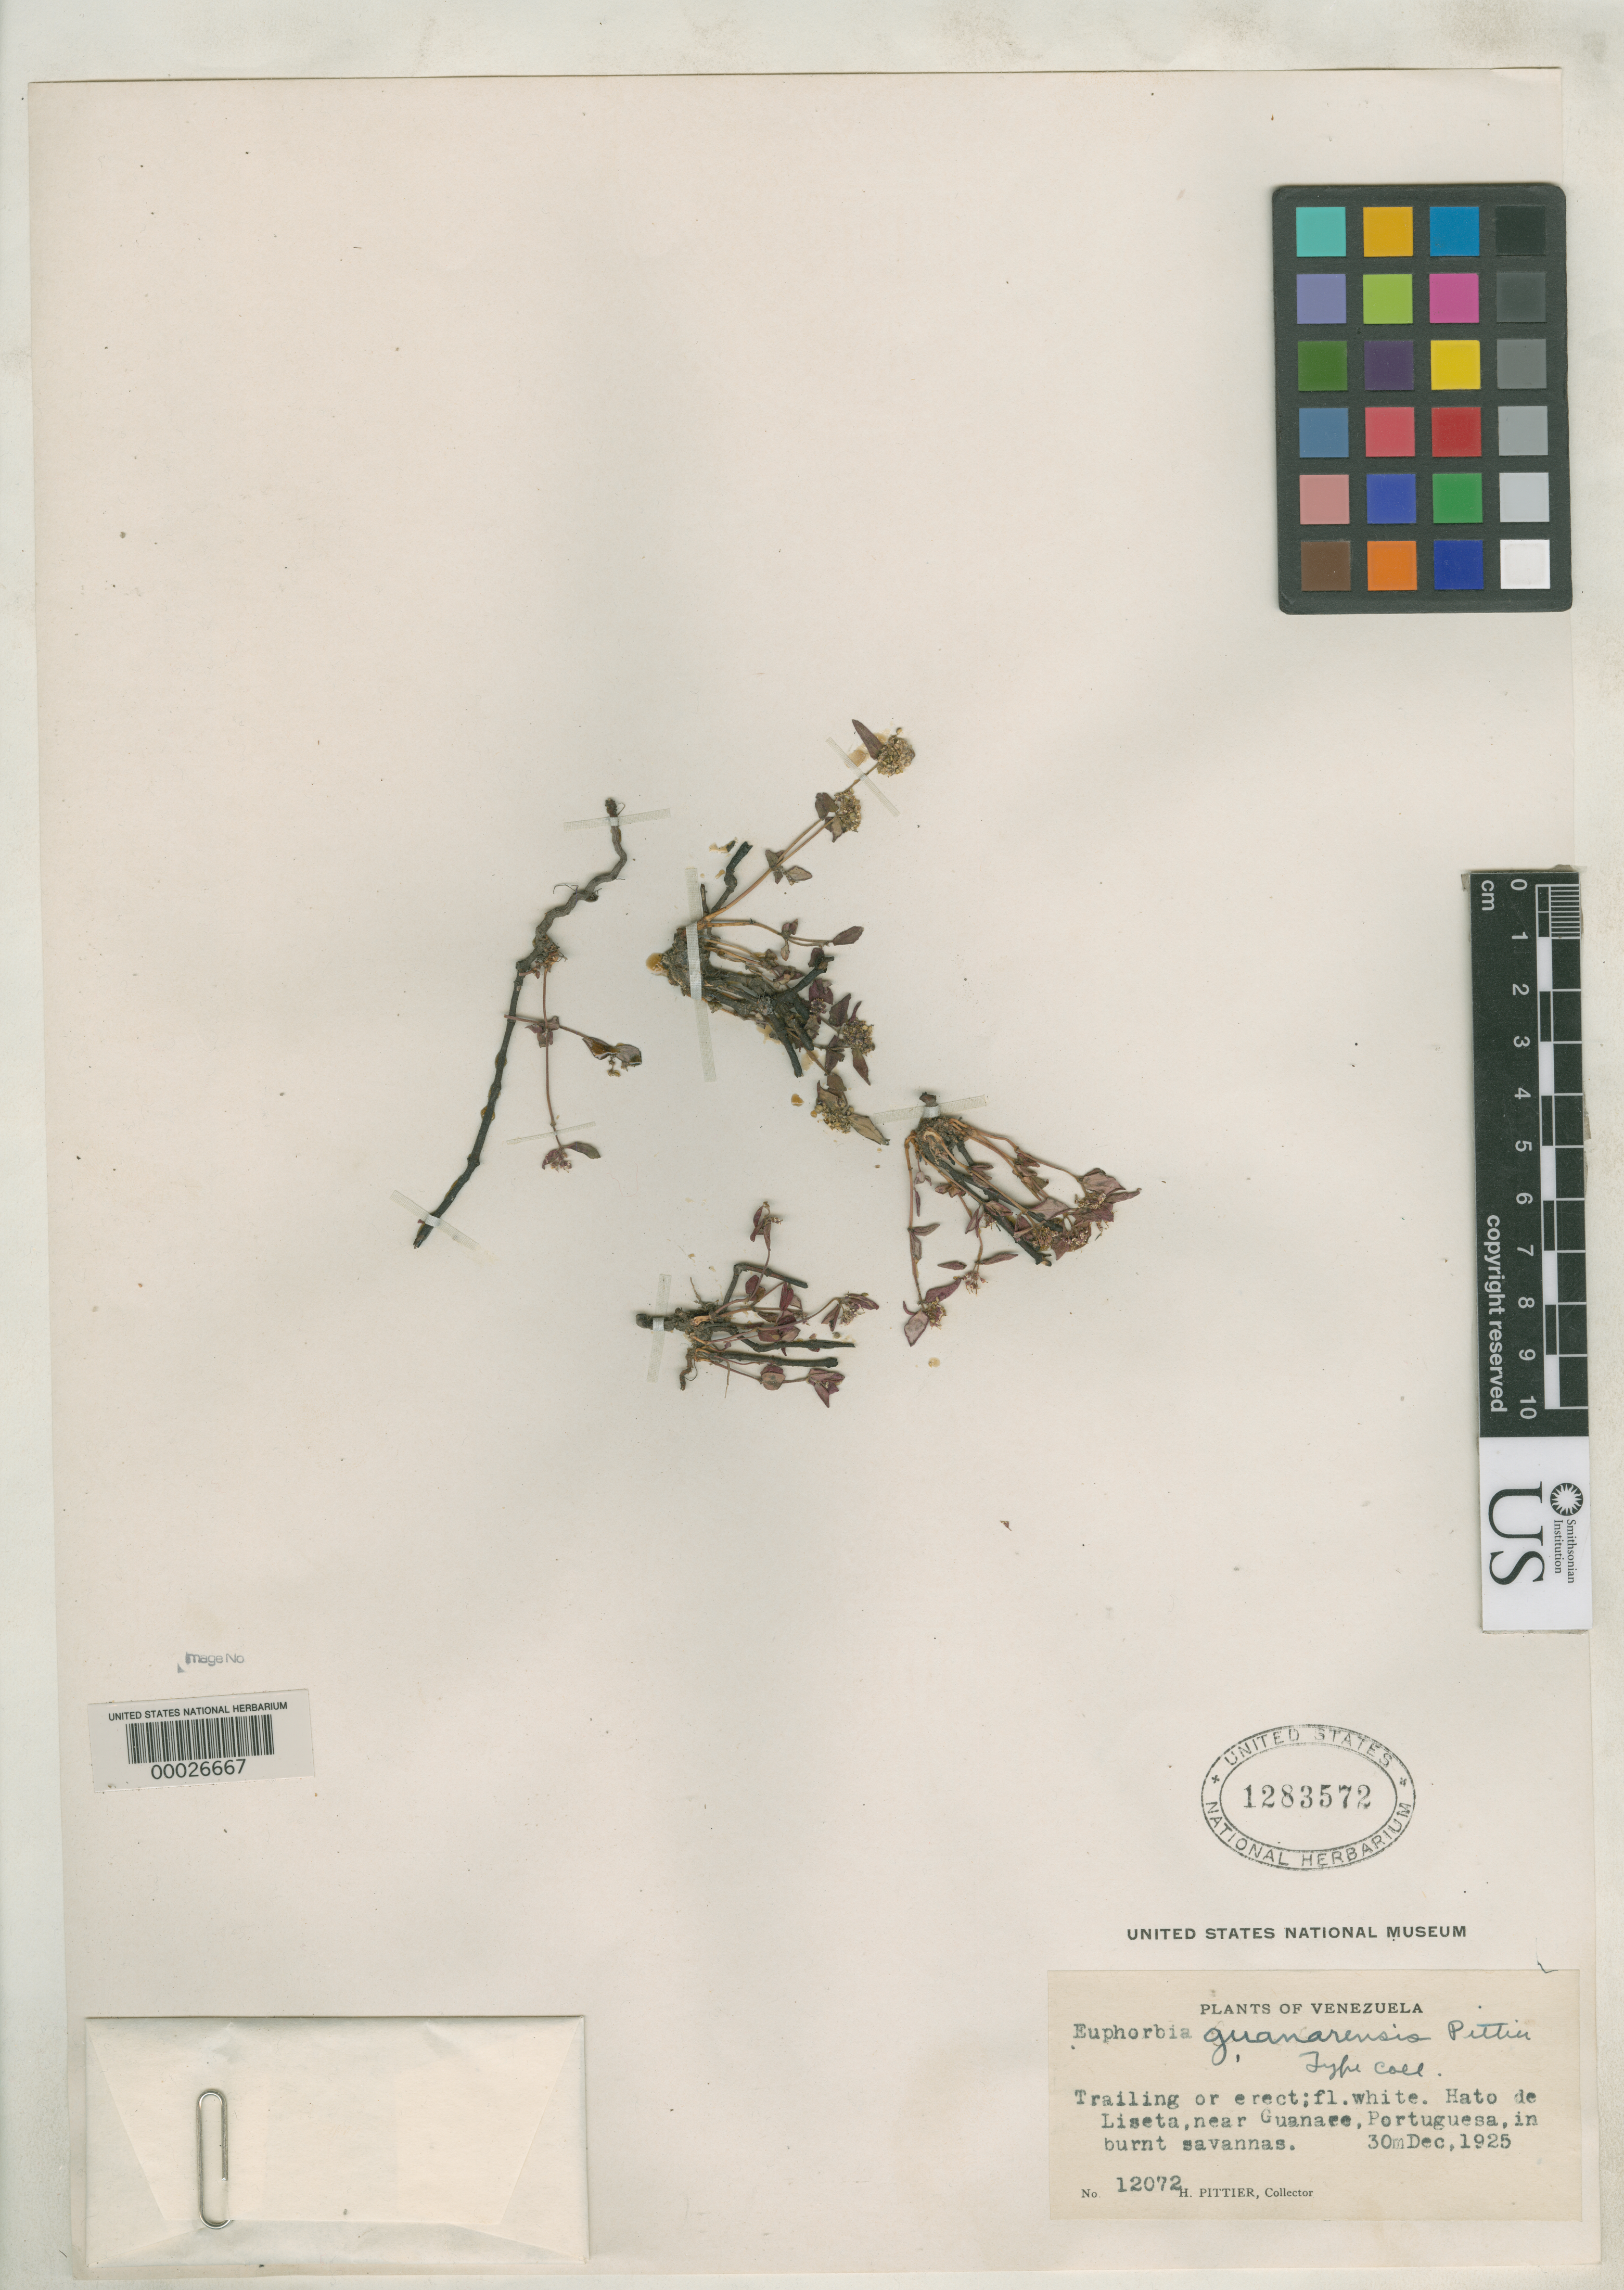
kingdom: Plantae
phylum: Tracheophyta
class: Magnoliopsida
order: Malpighiales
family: Euphorbiaceae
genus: Euphorbia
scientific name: Euphorbia guanarensis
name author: Pittier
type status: Type Collection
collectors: H. F. Pittier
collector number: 12072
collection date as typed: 30 Dec 1925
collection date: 1925-12-30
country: Venezuela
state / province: Portuguesa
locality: Hato de Liseta, near Guanare, burnt savanna.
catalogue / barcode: US 1283572